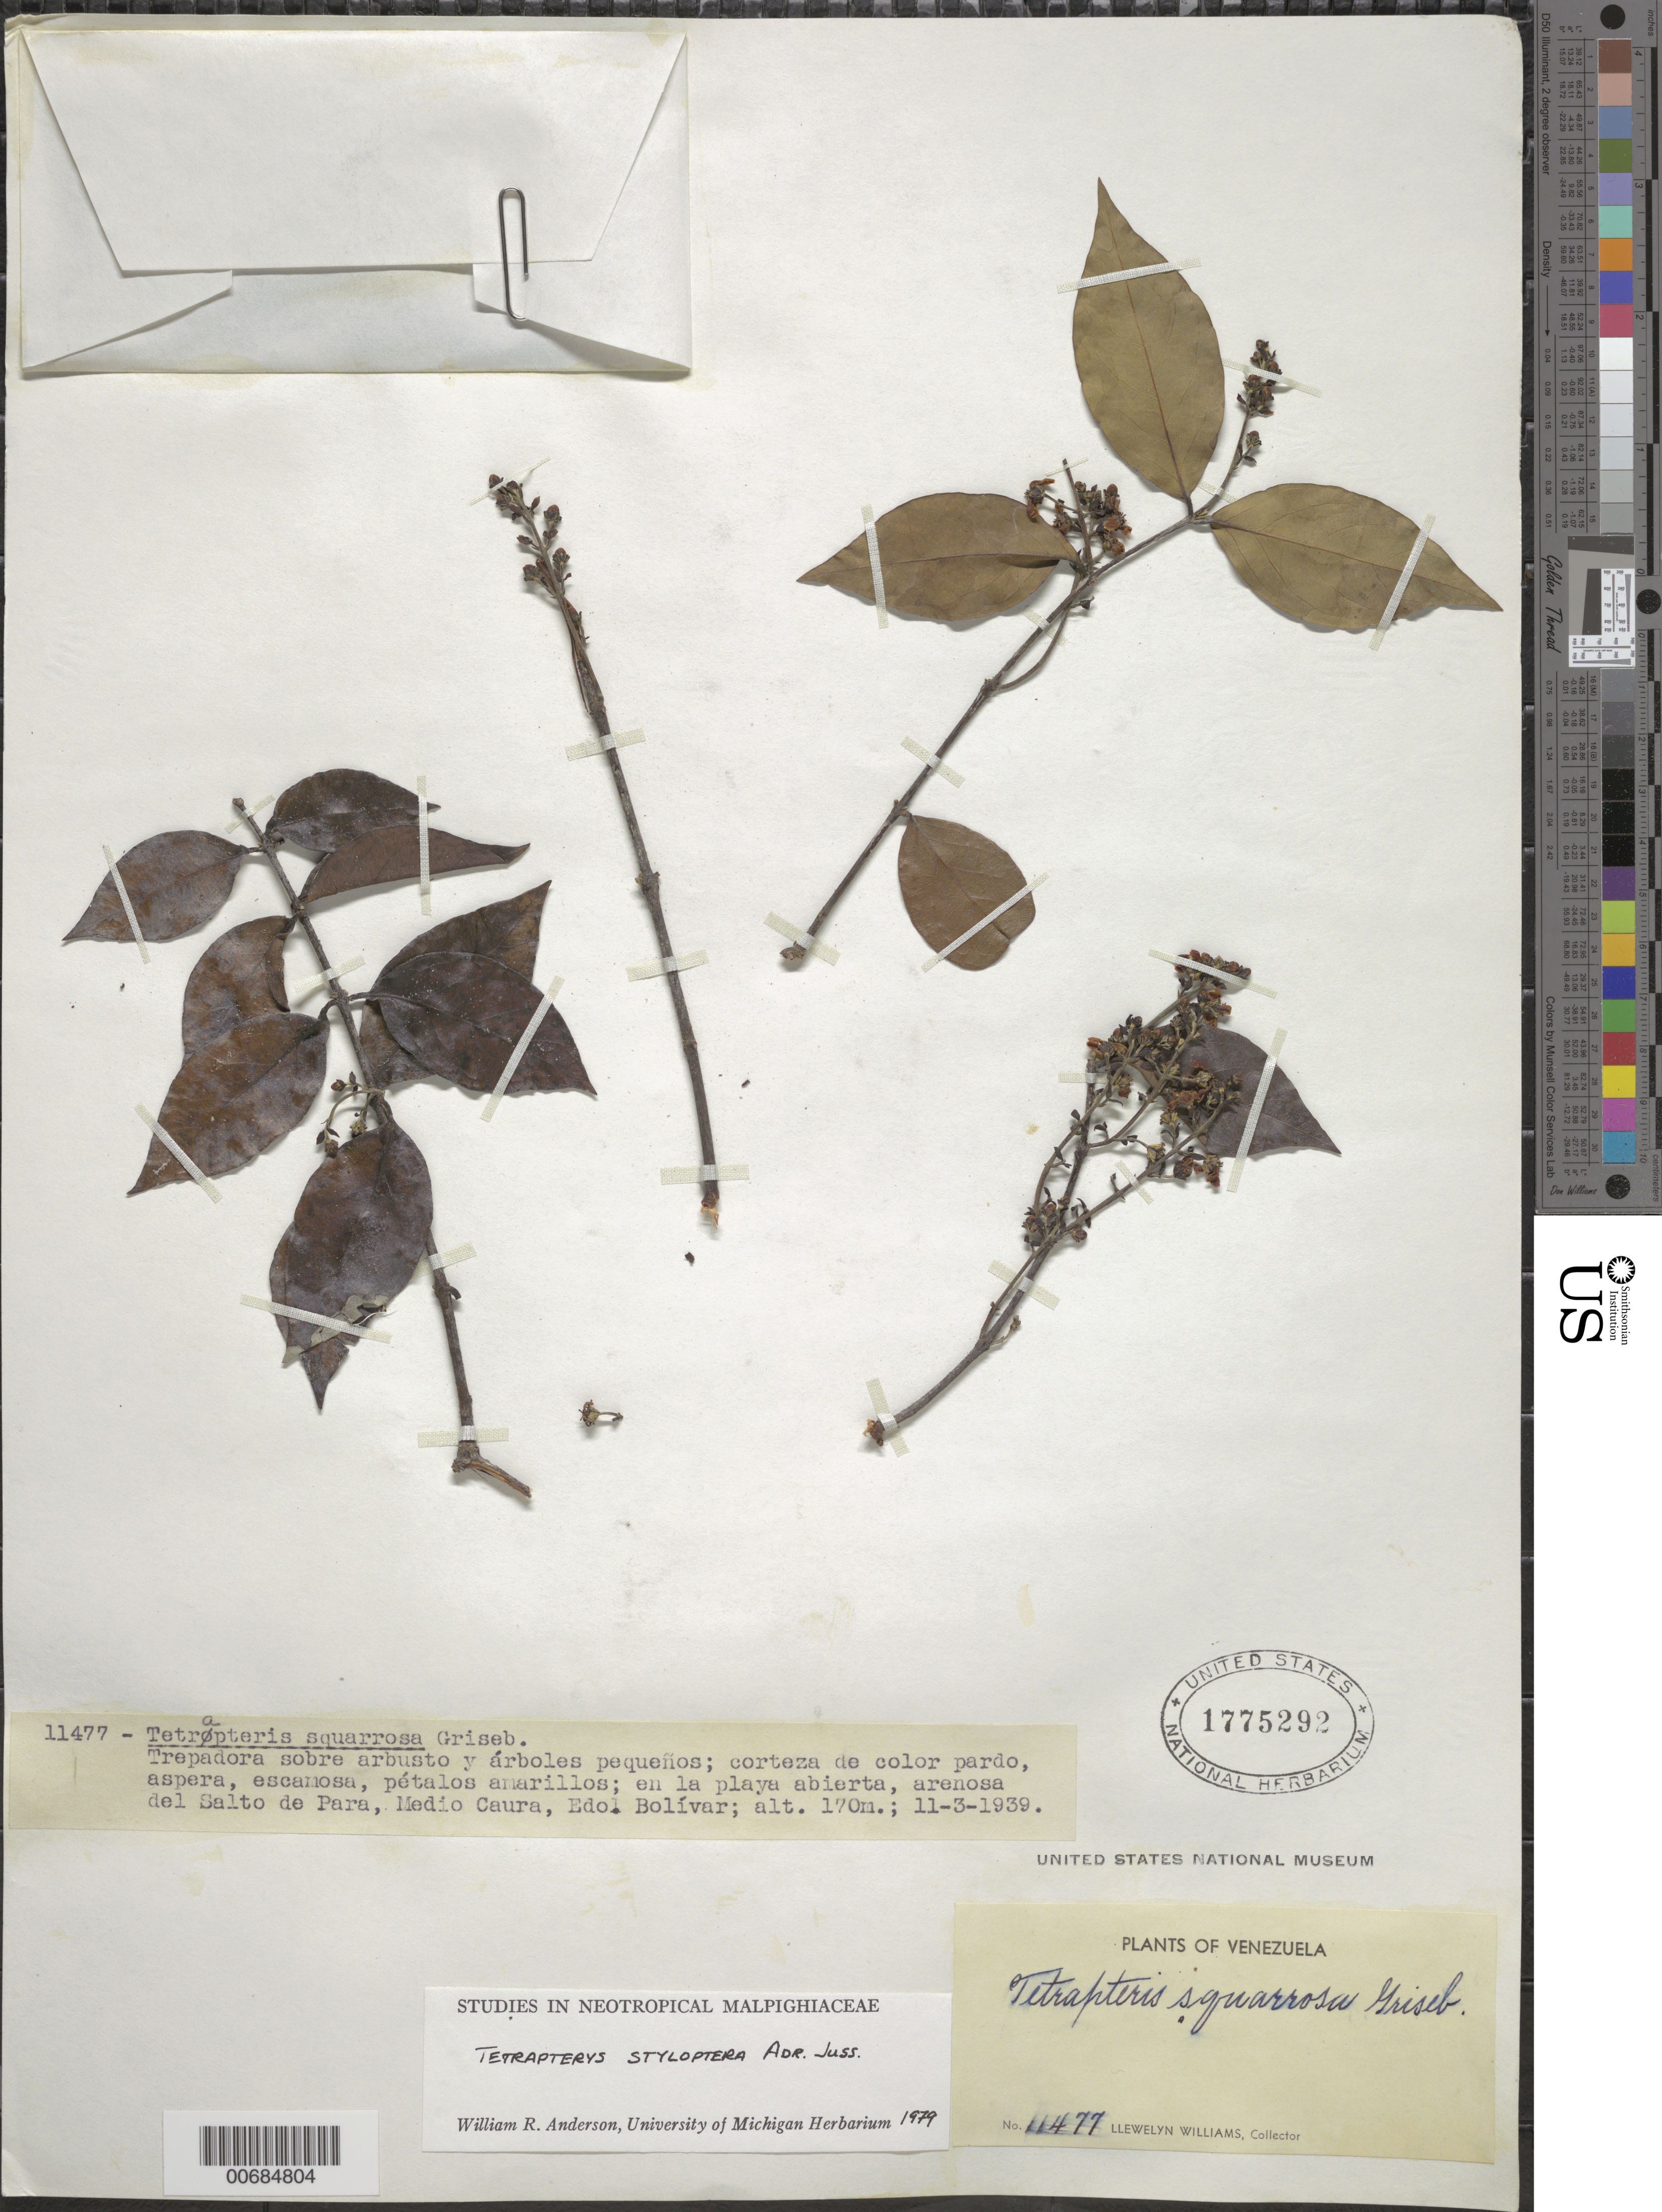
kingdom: Plantae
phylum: Tracheophyta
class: Magnoliopsida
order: Malpighiales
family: Malpighiaceae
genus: Glicophyllum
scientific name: Glicophyllum stylopterum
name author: (A. Juss.) R.F. Almeida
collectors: Ll. Williams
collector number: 11477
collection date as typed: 11-Mar-39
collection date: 1939-03-11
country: Venezuela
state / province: Bolívar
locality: Salto de Para, Medio Caura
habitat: Playa abierta, arenosa del salto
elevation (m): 170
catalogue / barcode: US 1775292